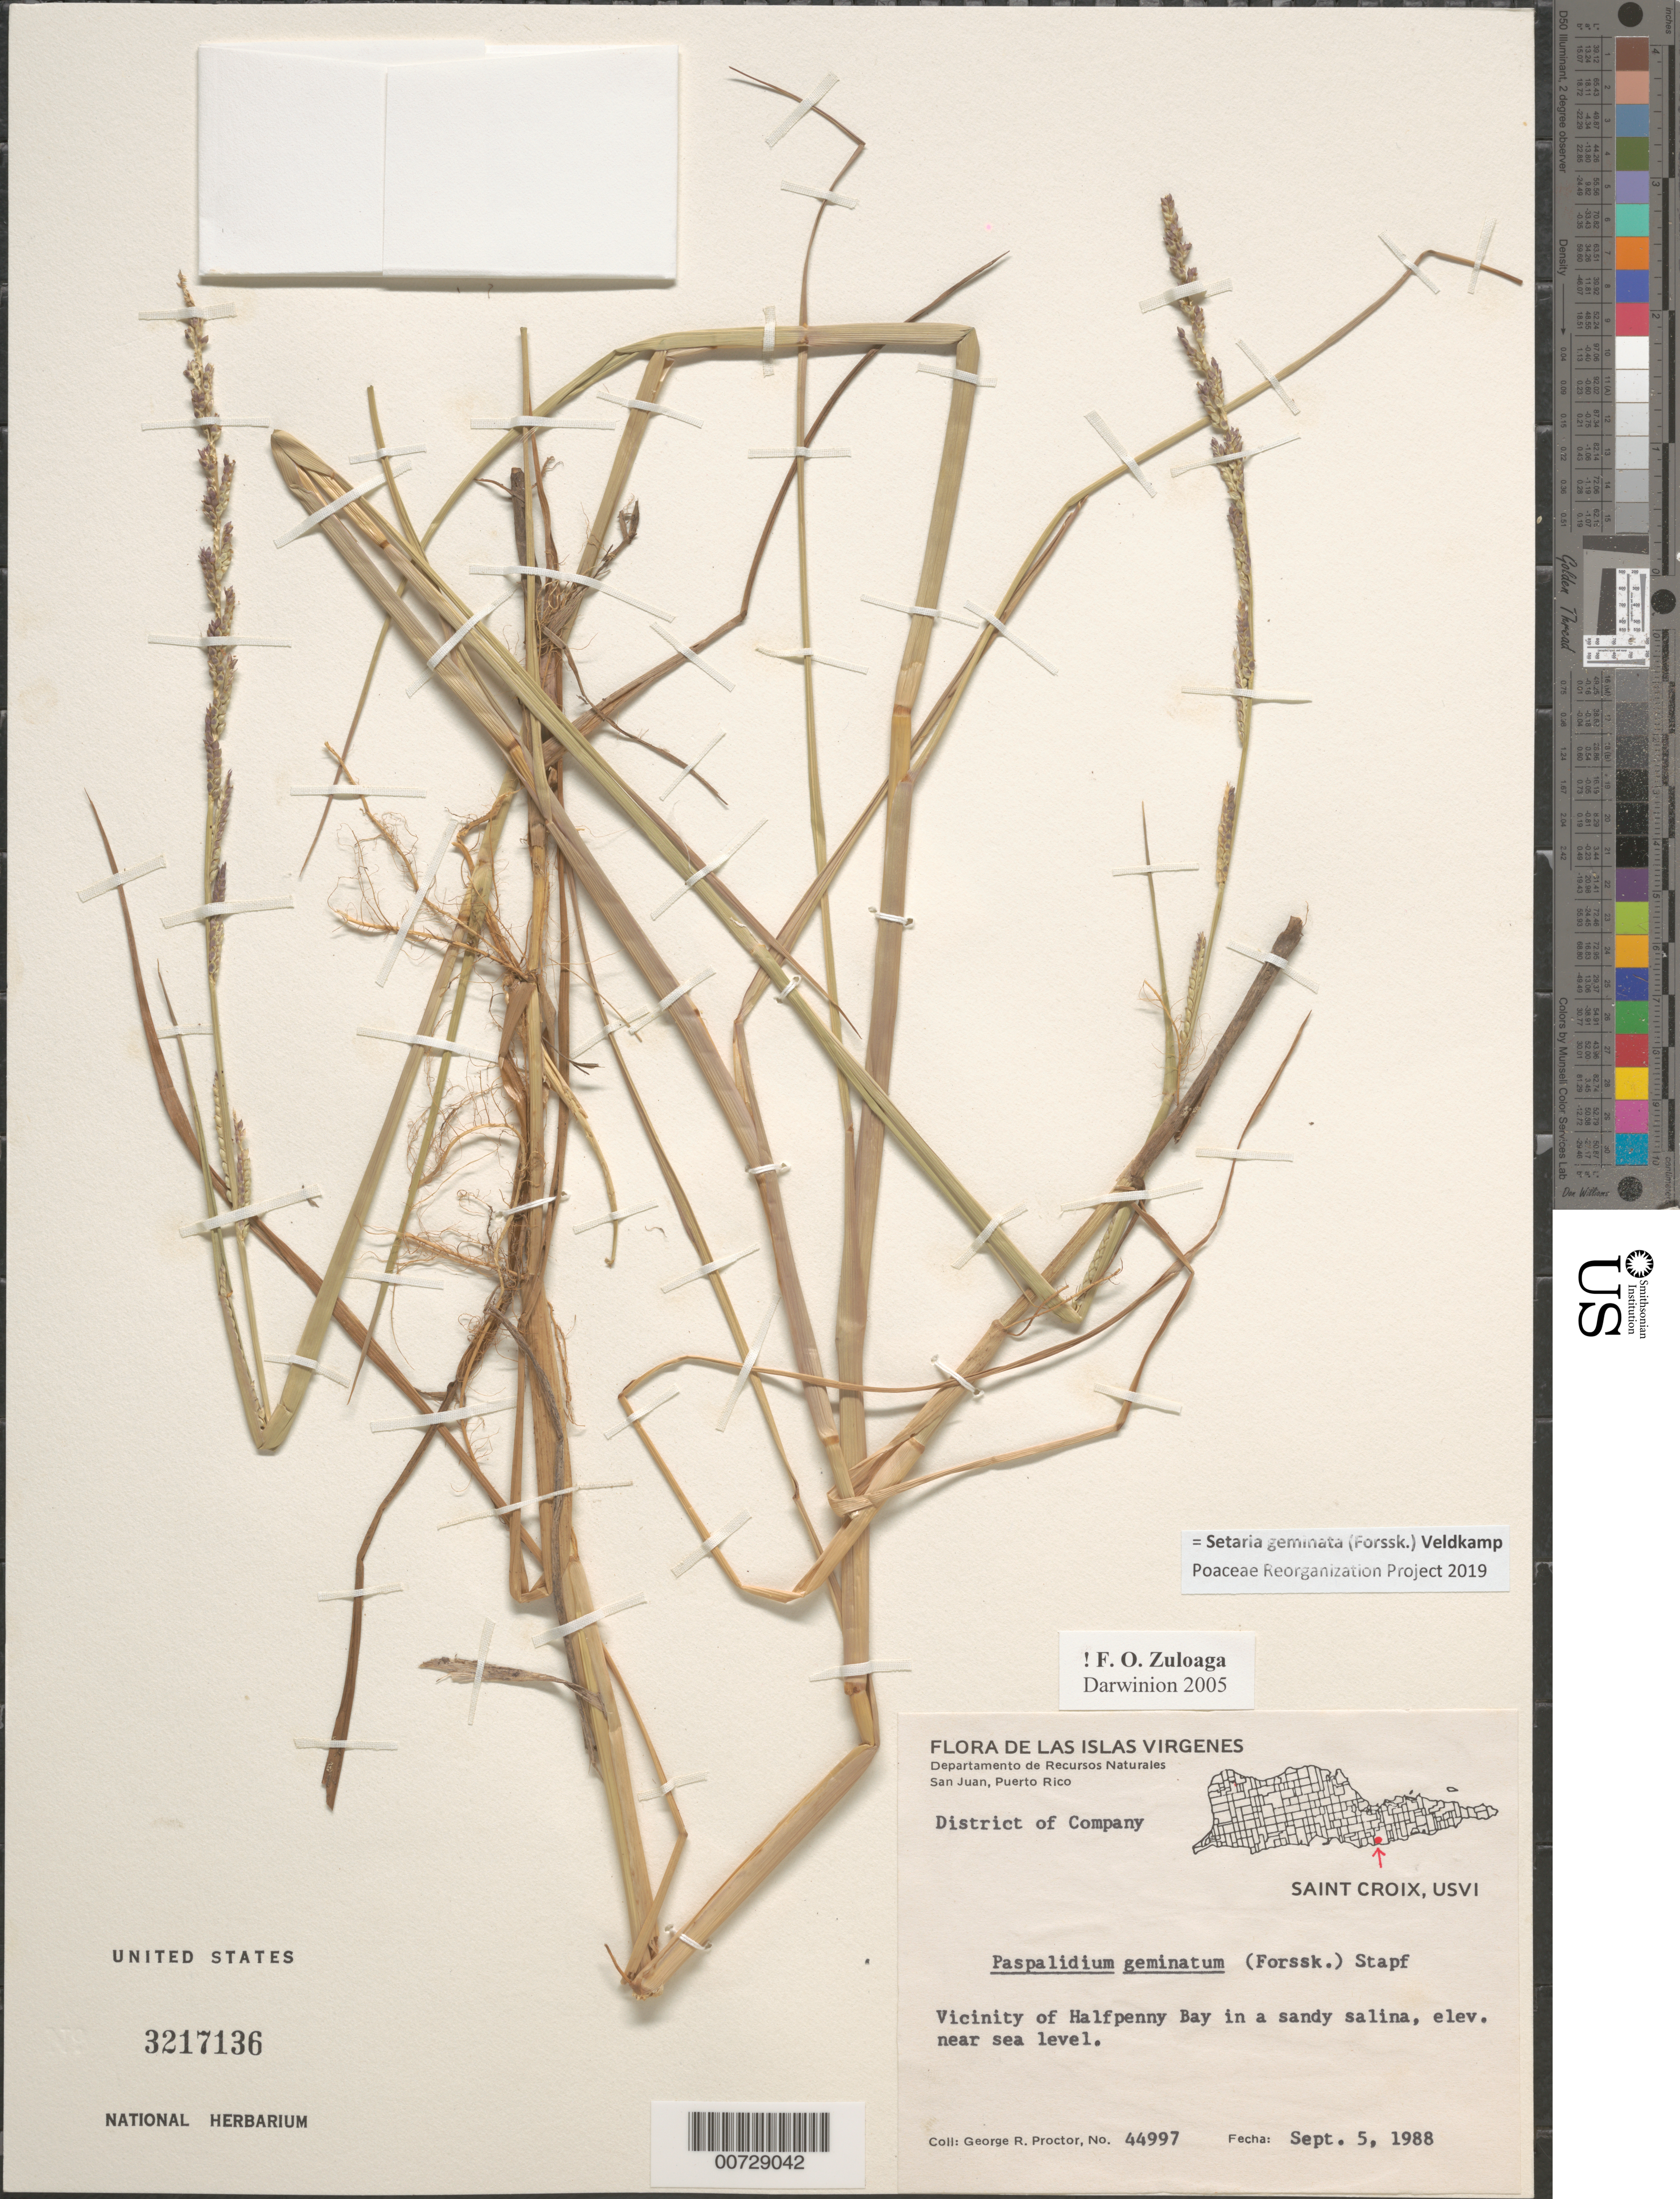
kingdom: Plantae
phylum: Tracheophyta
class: Liliopsida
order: Poales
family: Poaceae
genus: Paspalidium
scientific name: Paspalidium geminatum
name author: (Forssk.) Stapf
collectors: G. R. Proctor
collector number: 44997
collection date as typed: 05 Sep 1988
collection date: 1988-09-05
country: U.S. Virgin Islands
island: St. Croix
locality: District of Company; vic of Halfpenny Bay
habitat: Sandy salina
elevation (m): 0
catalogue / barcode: US 3217136